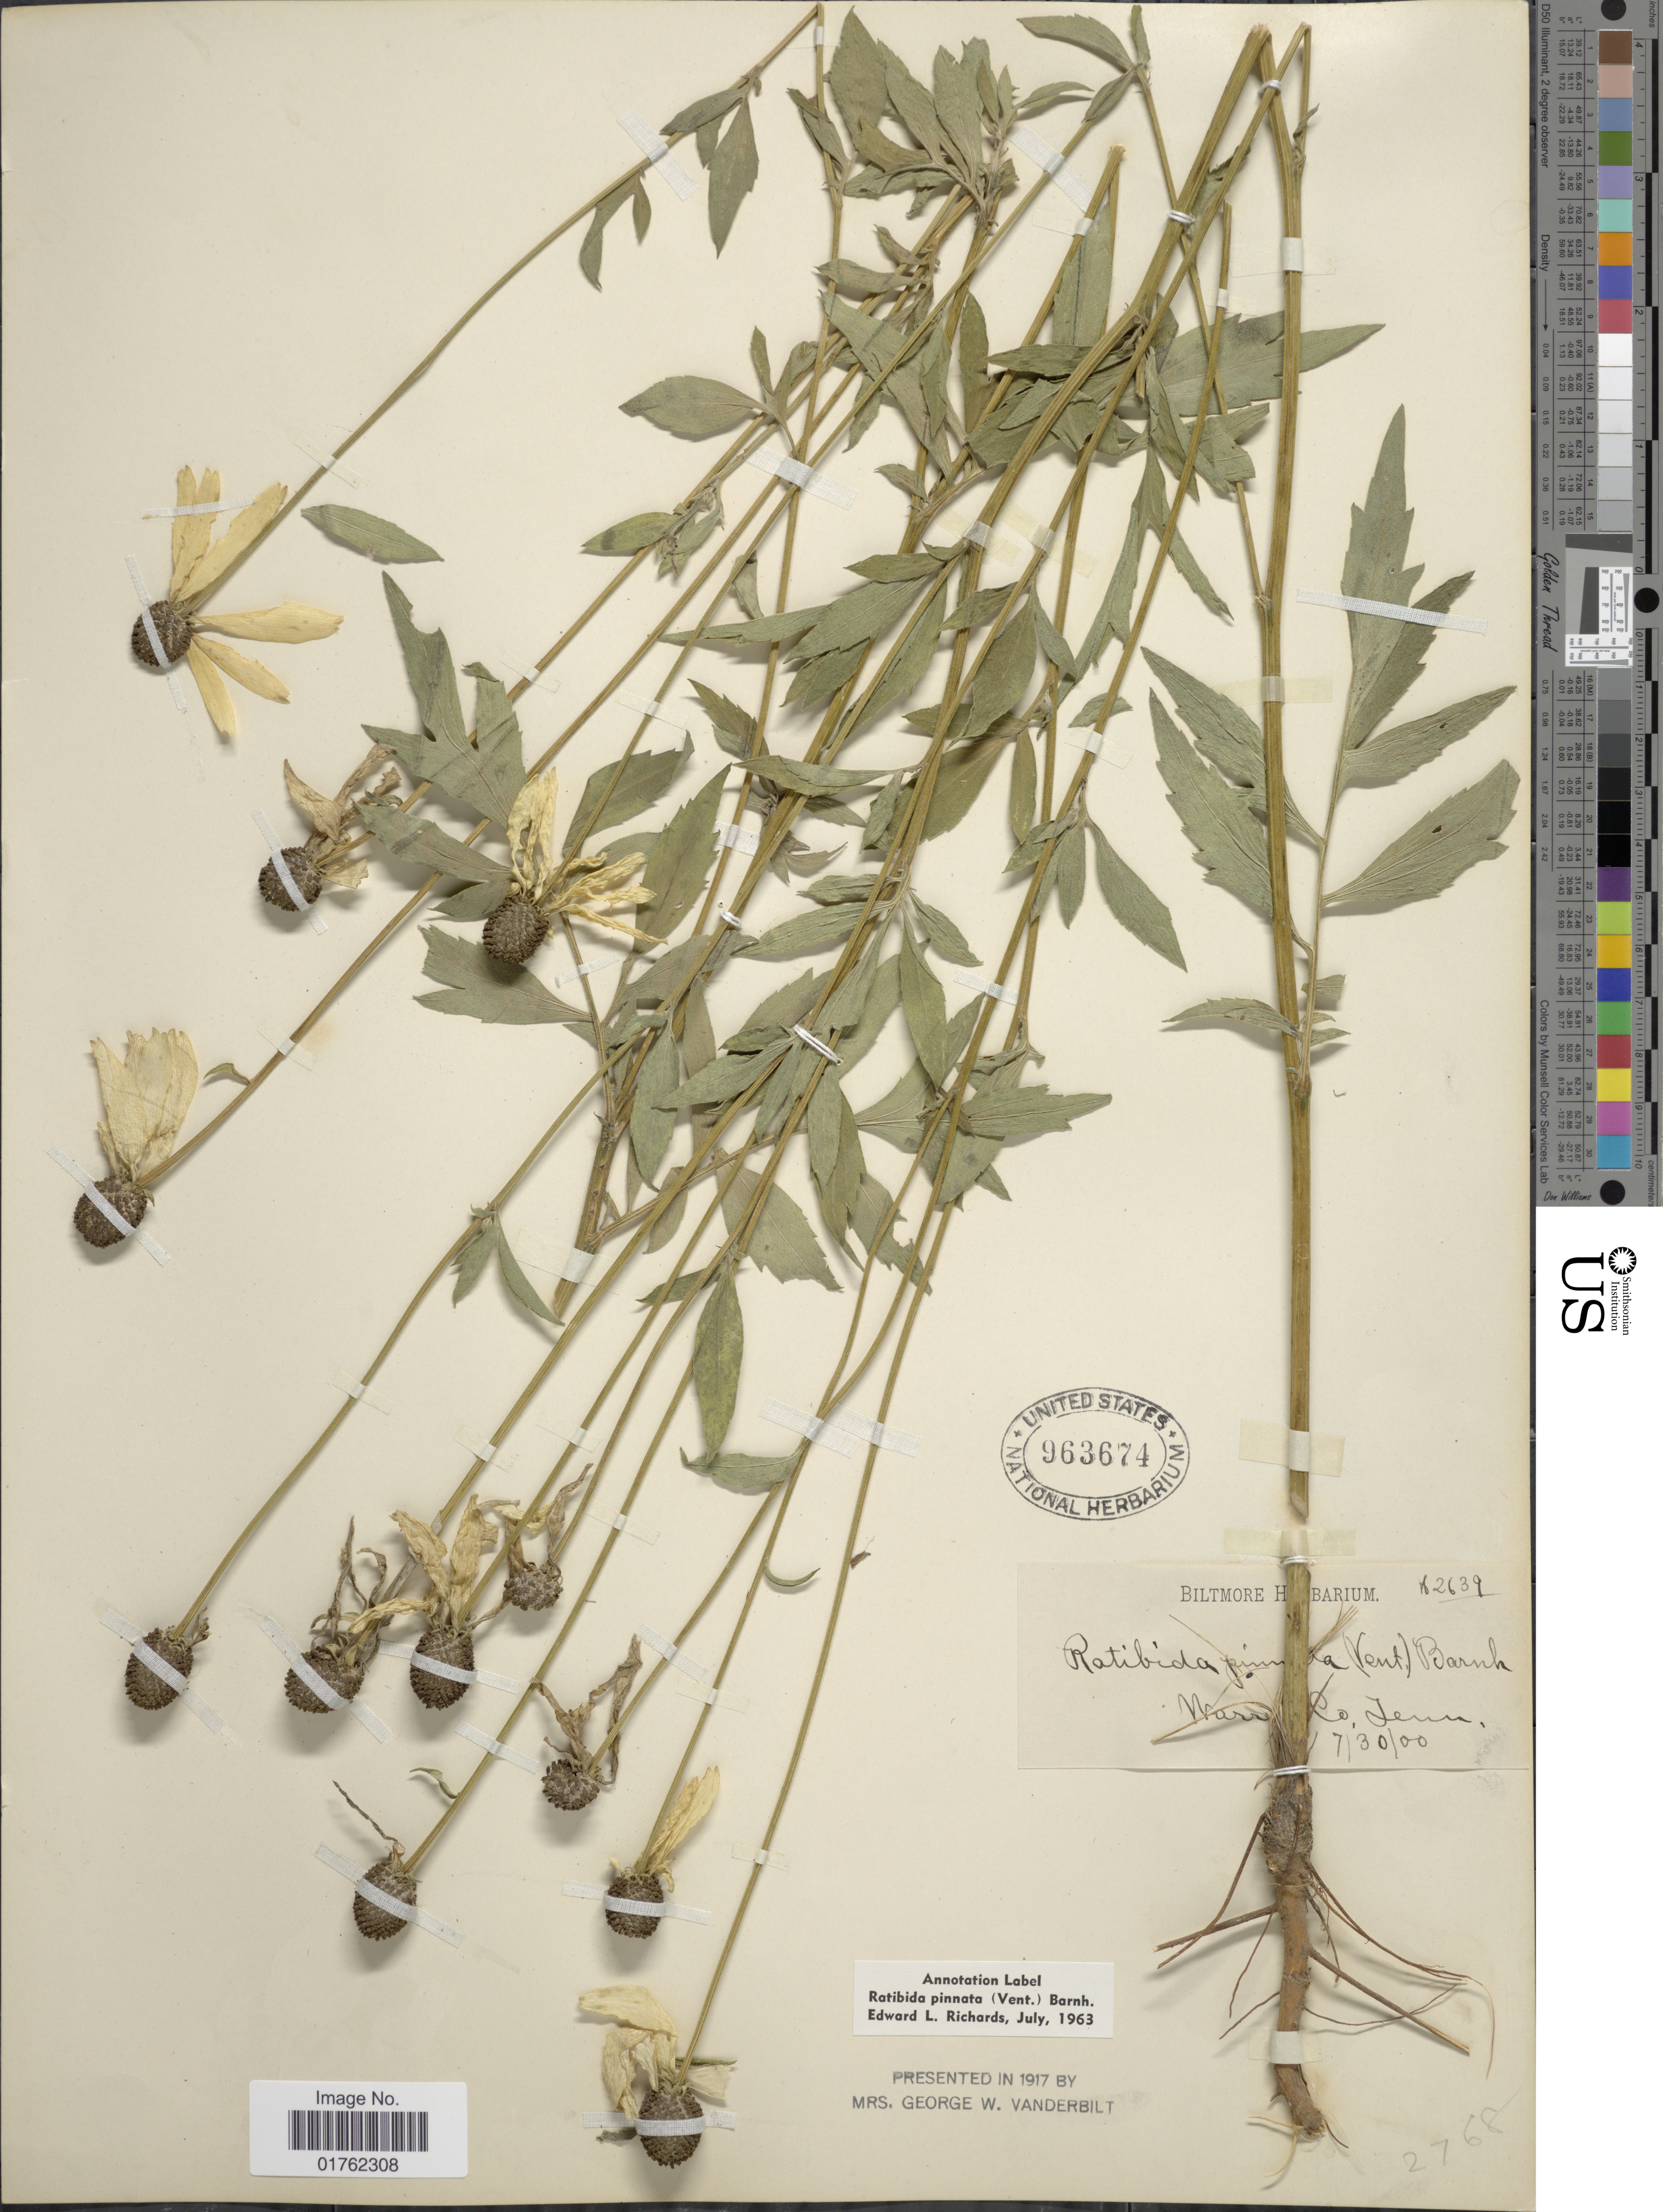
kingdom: Plantae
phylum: Tracheophyta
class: Magnoliopsida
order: Asterales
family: Asteraceae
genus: Ratibida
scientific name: Ratibida pinnata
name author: (Vent.) Barnhart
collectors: ex herb. Biltmore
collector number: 2639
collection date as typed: Transcribed d/m/y: 30/7/0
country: United States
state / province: Tennessee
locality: Marr Co.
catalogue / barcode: US 963674